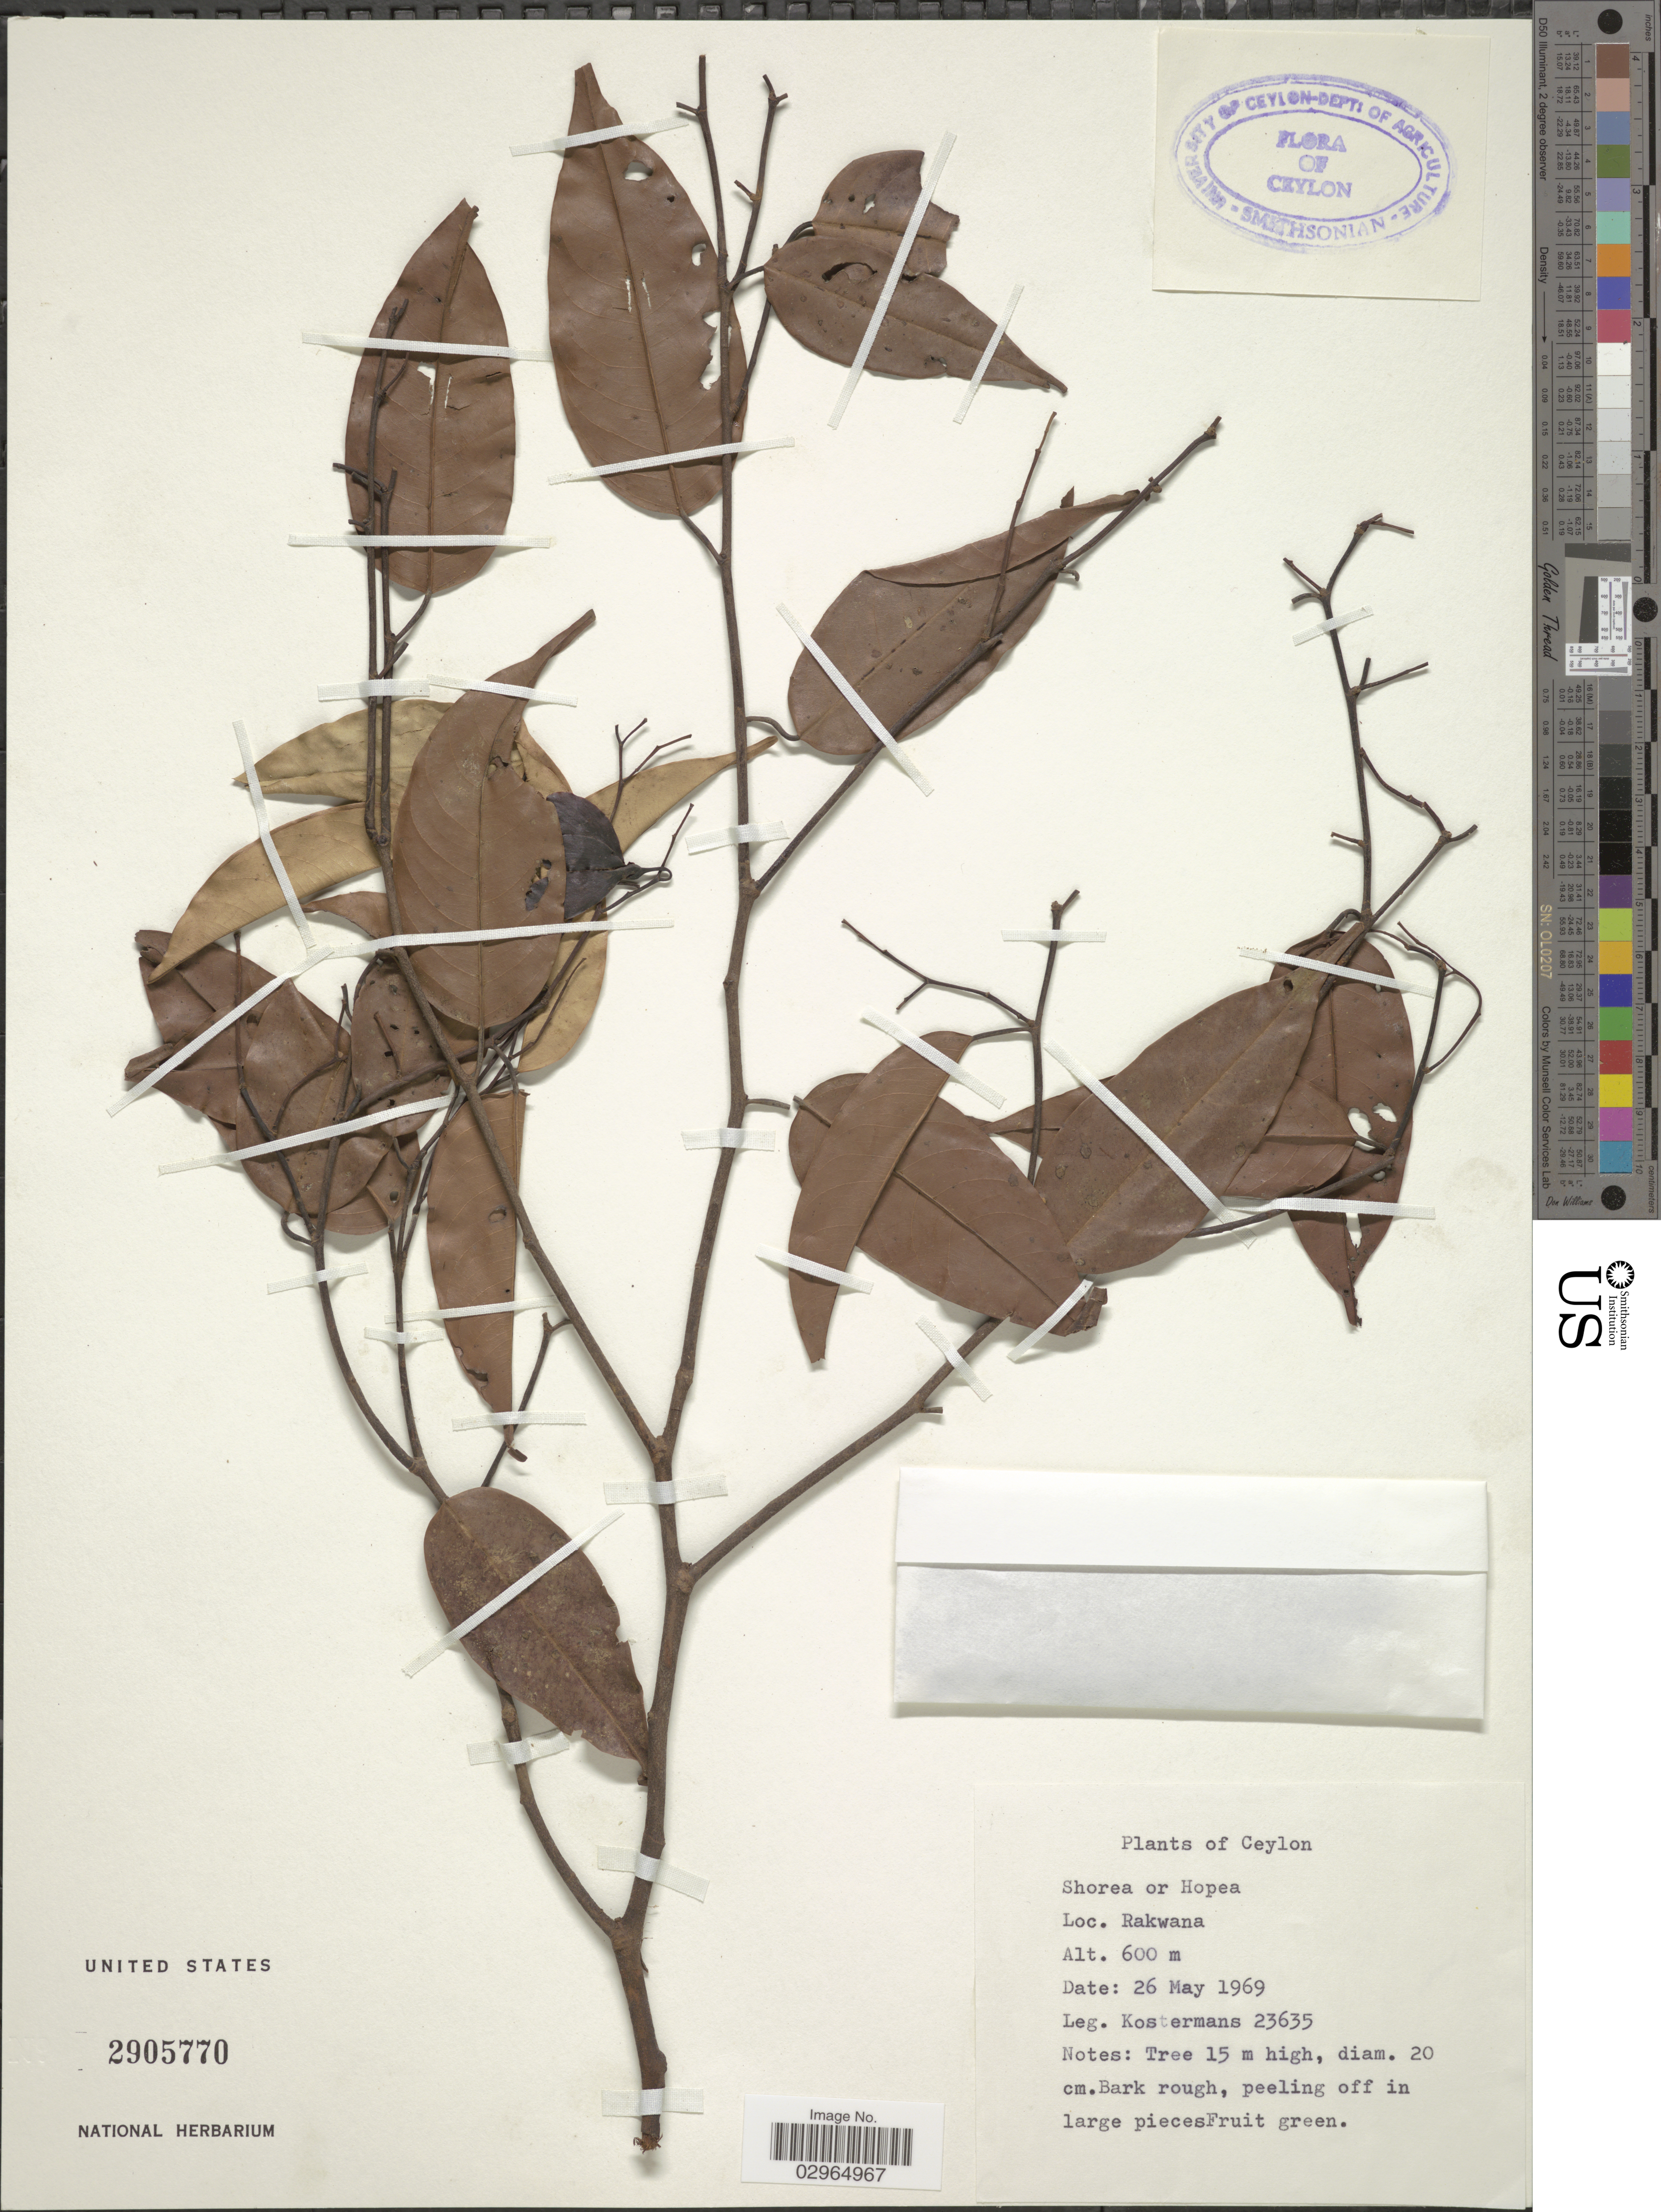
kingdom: Plantae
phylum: Tracheophyta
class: Magnoliopsida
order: Malvales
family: Dipterocarpaceae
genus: Doona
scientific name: Doona affinis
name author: Thwaites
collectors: Kostermans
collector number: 23635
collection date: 1969-05-26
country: Sri Lanka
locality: Ceylon. Rakwana.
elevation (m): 600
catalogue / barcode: US 2905770